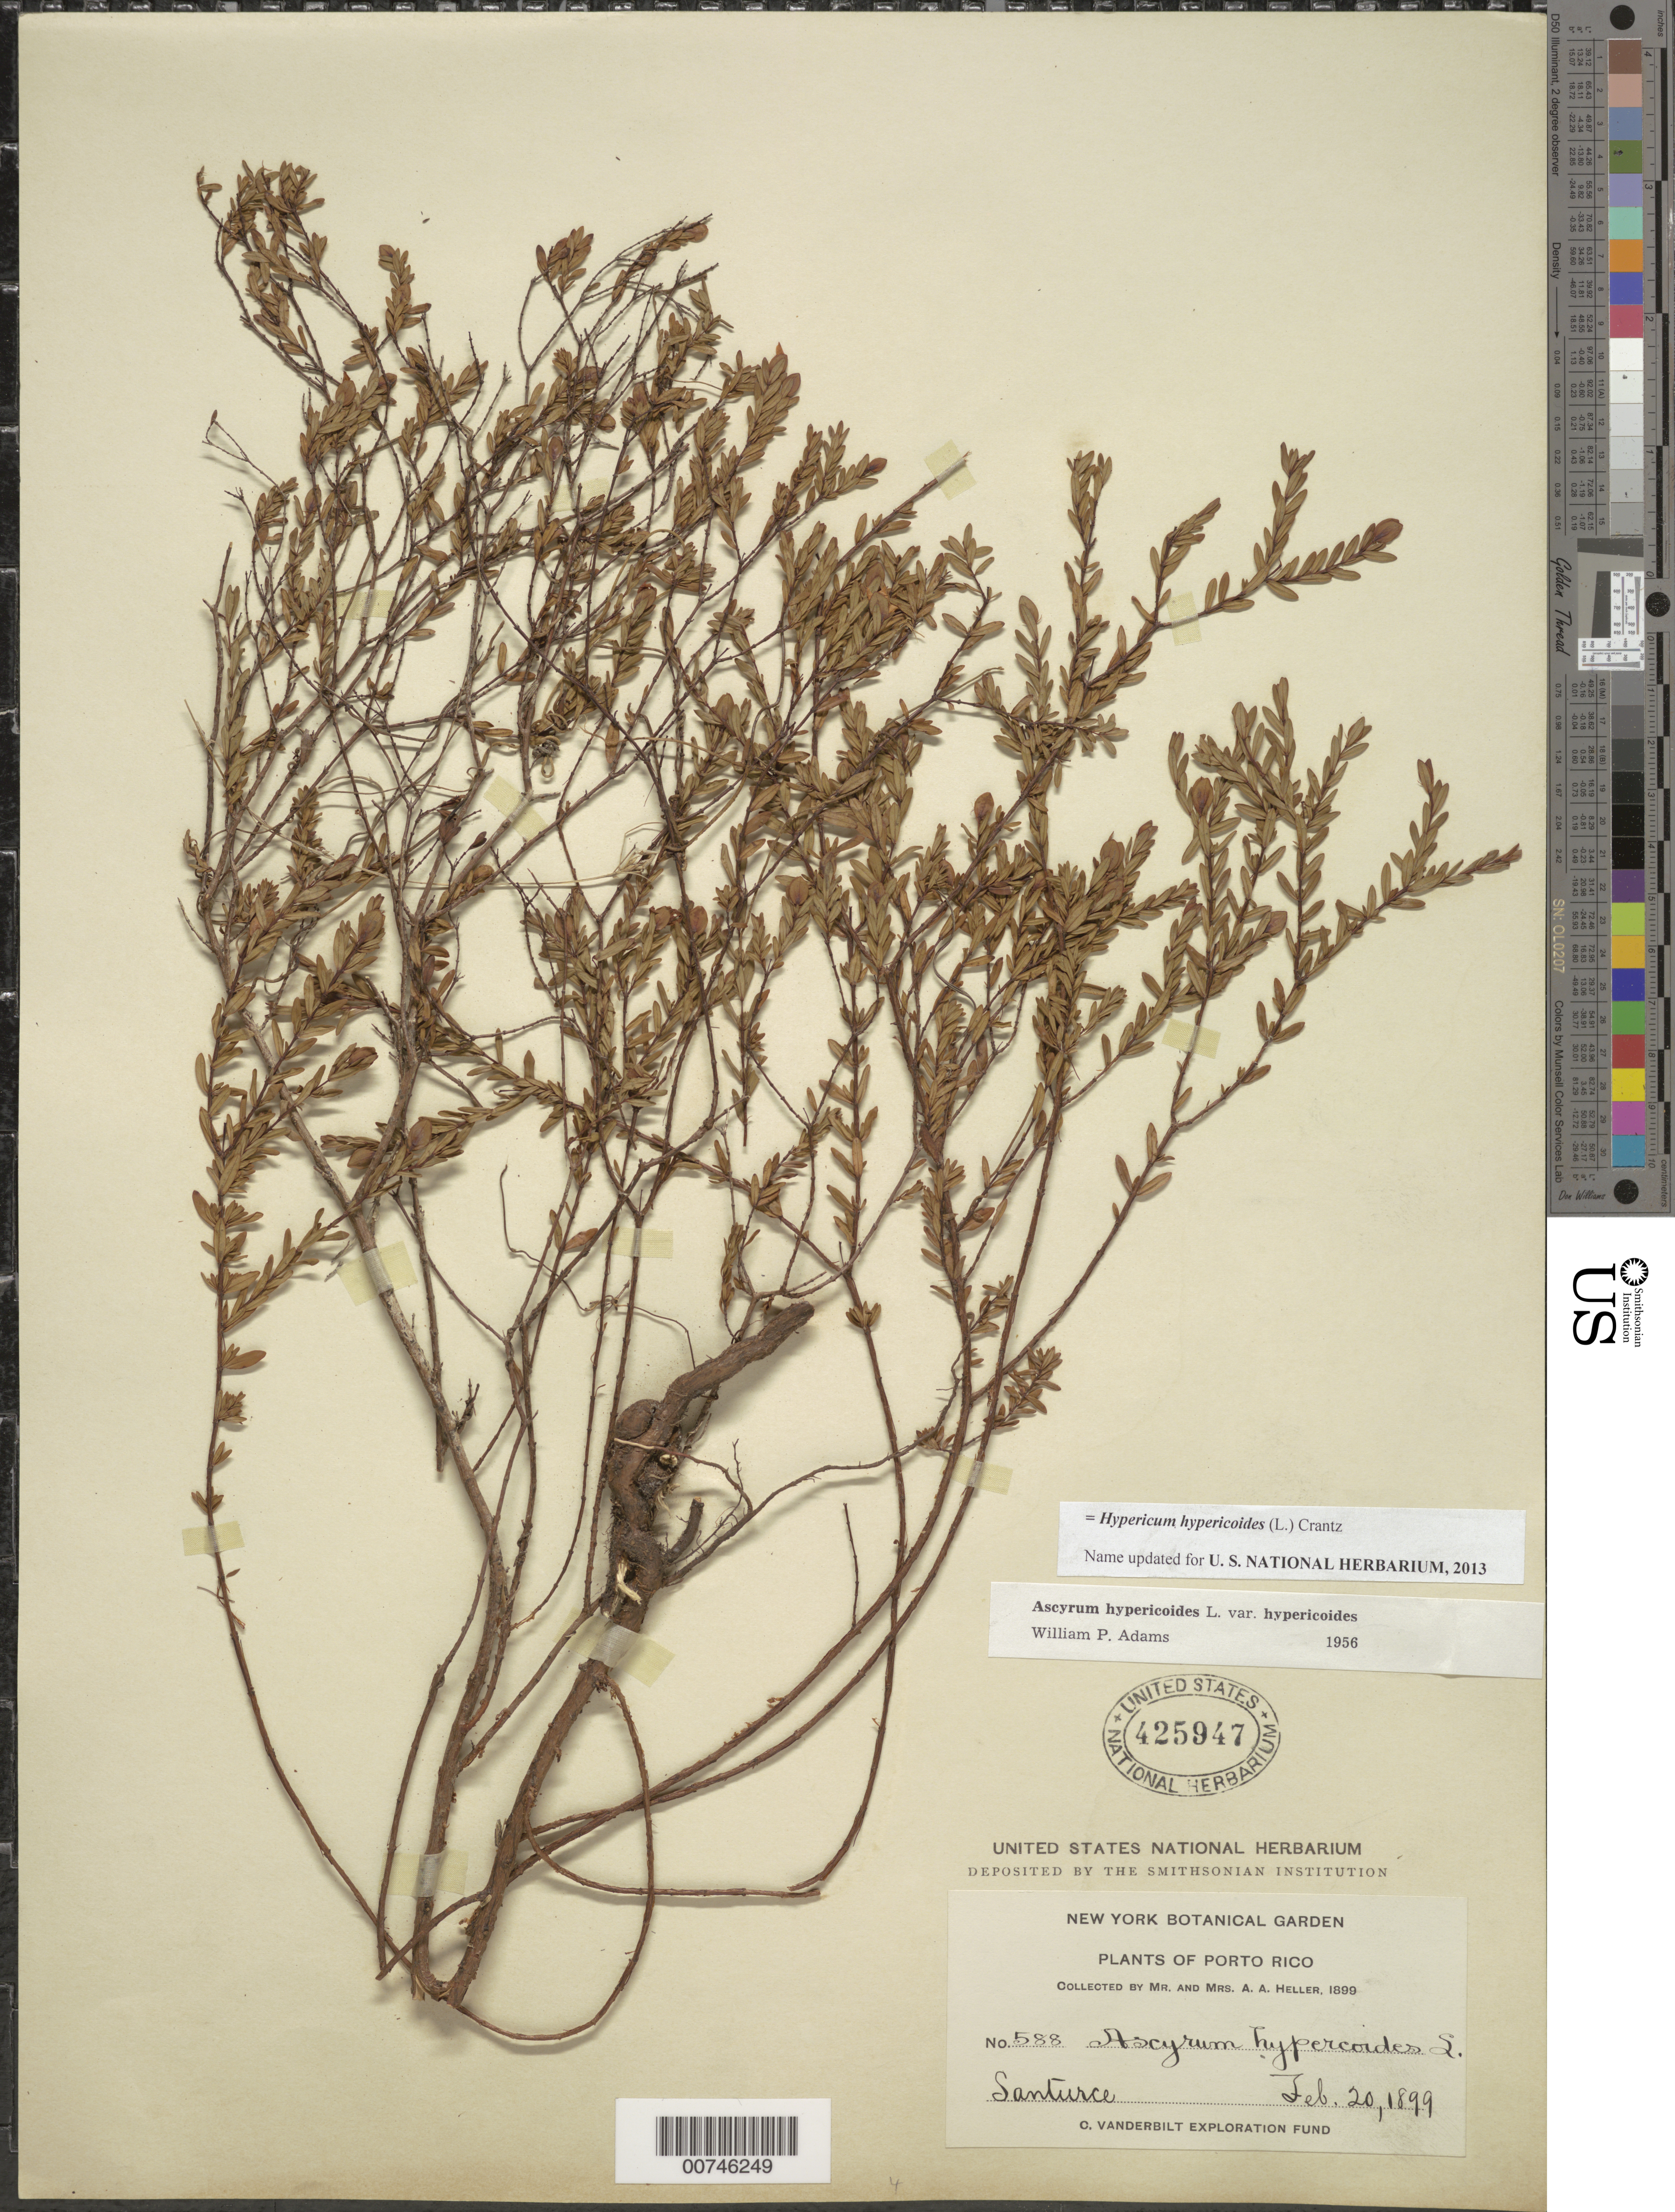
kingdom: Plantae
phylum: Tracheophyta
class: Magnoliopsida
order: Malpighiales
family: Hypericaceae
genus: Hypericum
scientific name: Hypericum hypericoides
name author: (L.) Crantz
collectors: A. A. Heller & E. G. Heller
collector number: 588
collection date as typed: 20 Feb 1899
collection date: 1899-02-20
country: Puerto Rico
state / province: San Juan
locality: Santurce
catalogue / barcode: US 425947